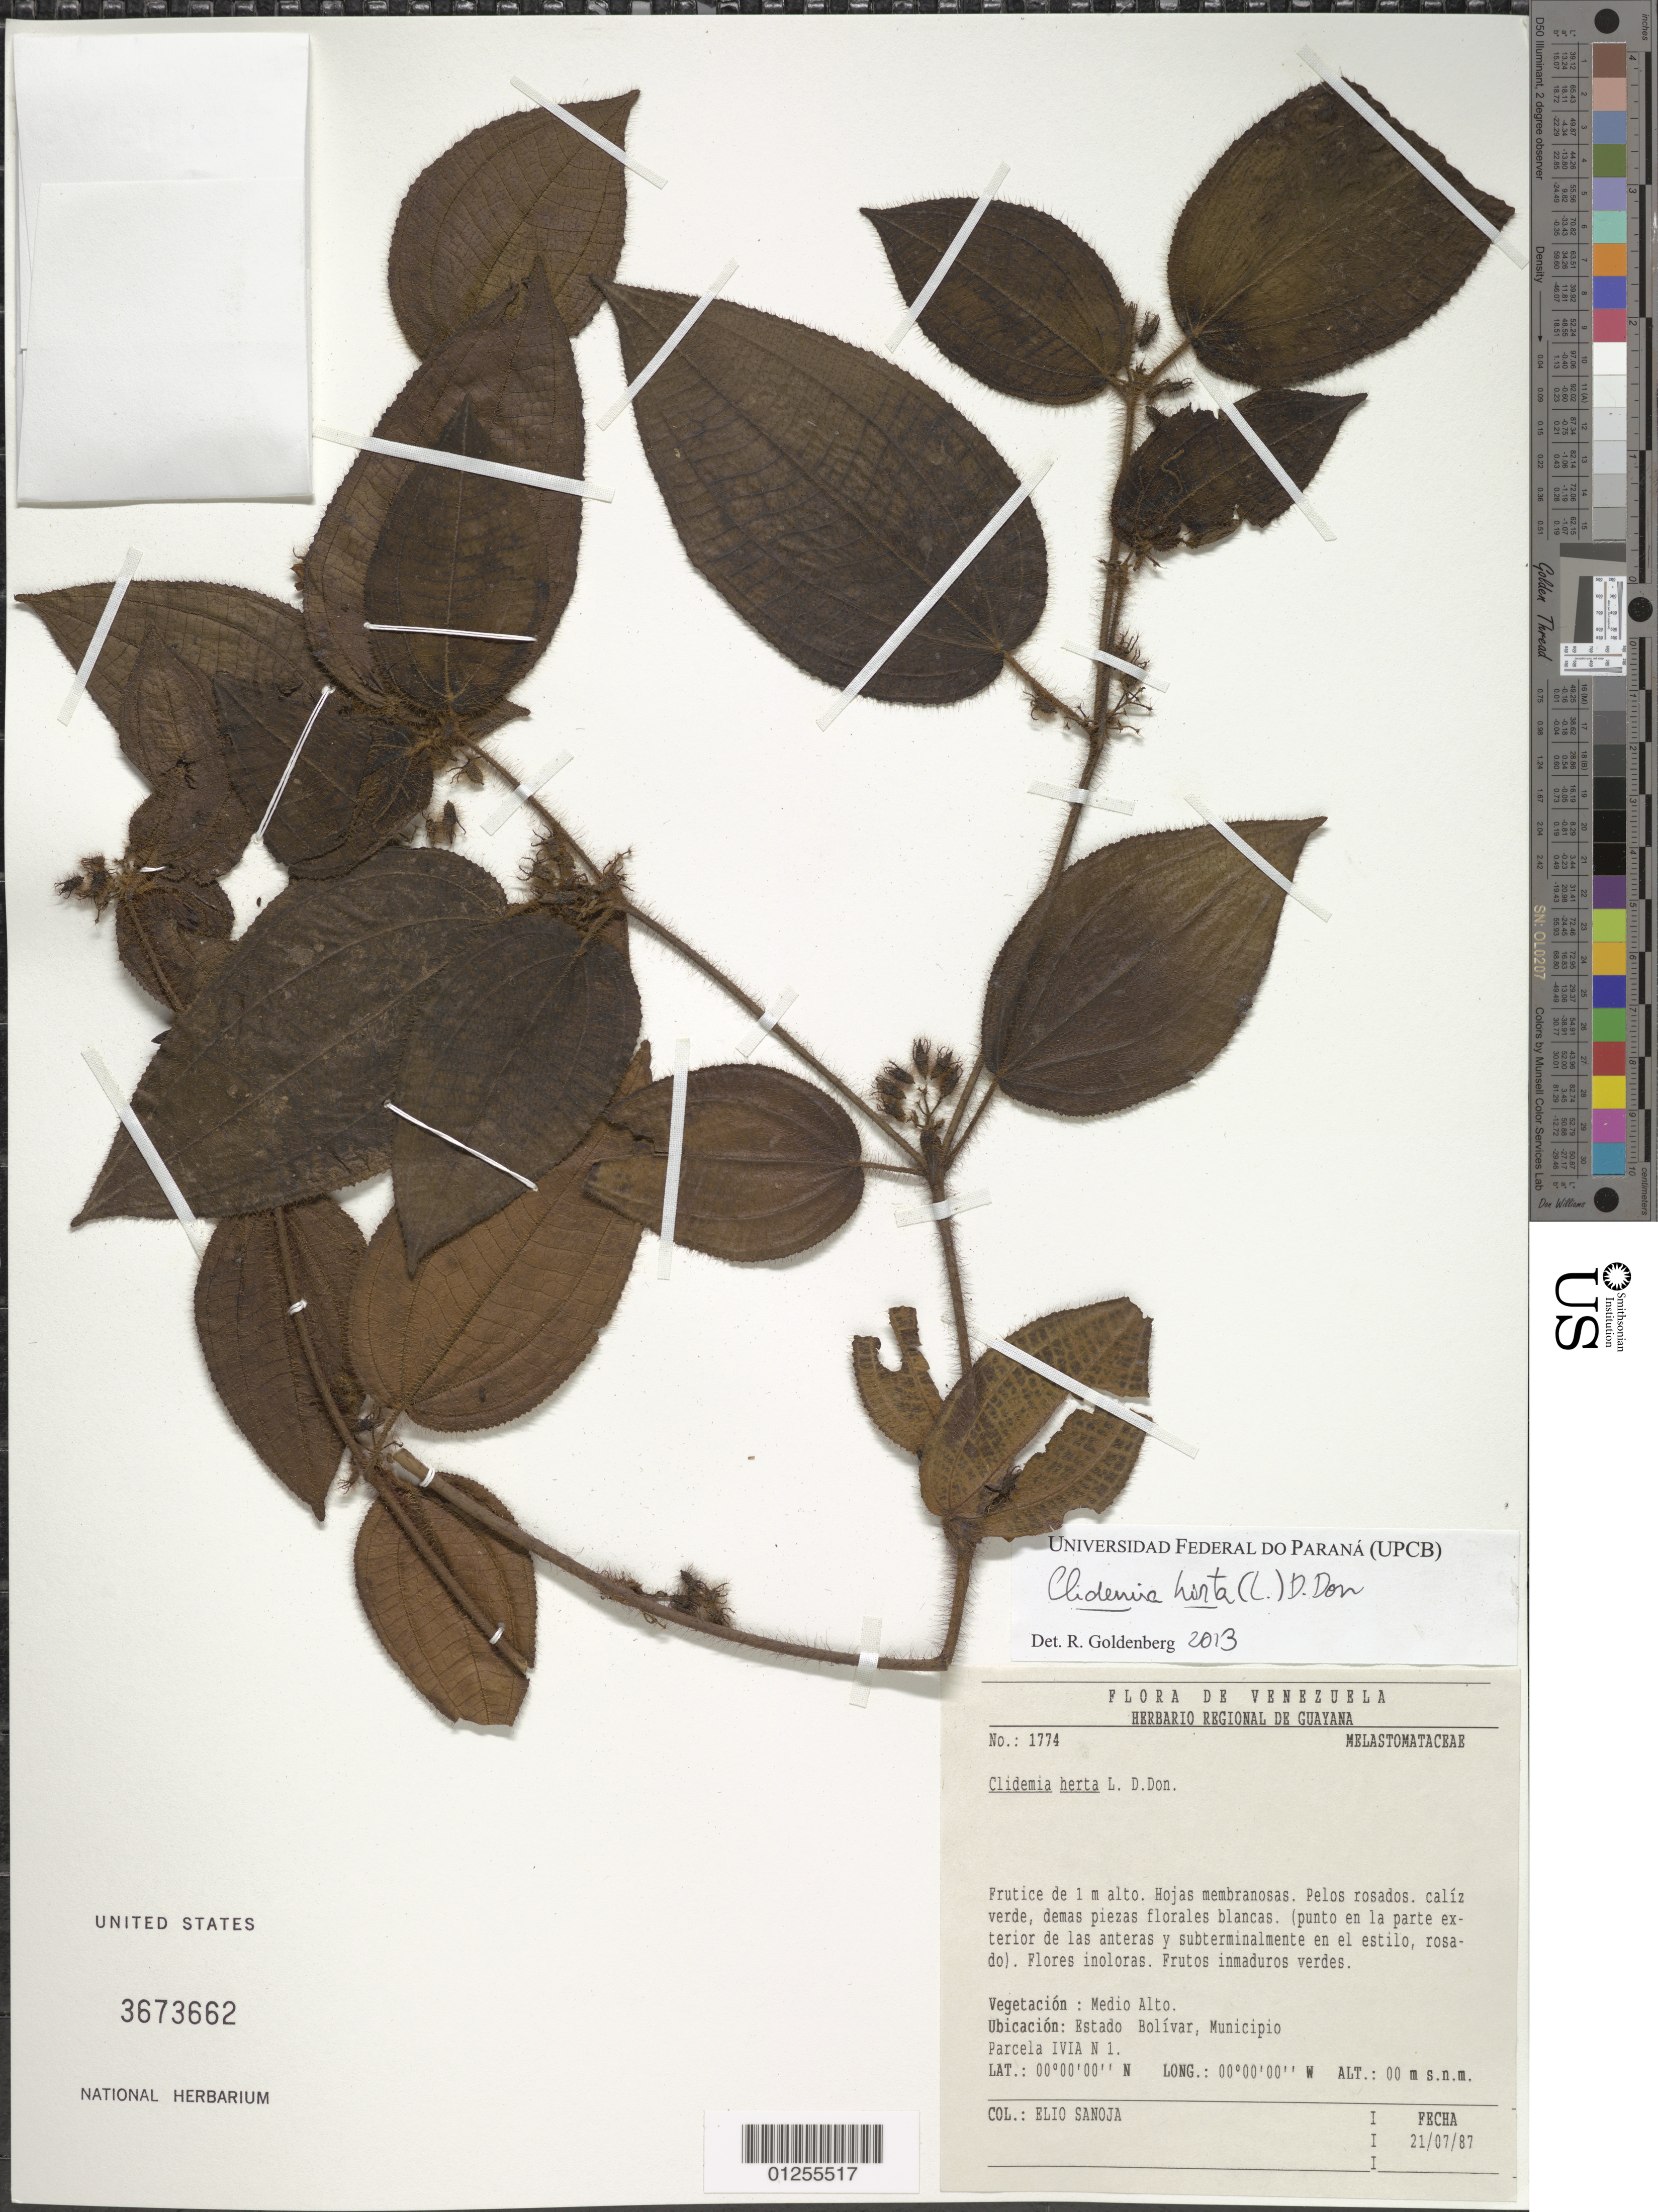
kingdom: Plantae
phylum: Tracheophyta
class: Magnoliopsida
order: Myrtales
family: Melastomataceae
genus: Clidemia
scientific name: Clidemia hirta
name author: (L.) D. Don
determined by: Goldenberg, R.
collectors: E. Sanoja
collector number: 1774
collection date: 1987-07-21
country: Venezuela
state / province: Bolívar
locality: Parcela IVIA N.1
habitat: Vegetacion medio alto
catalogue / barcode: US 3673662